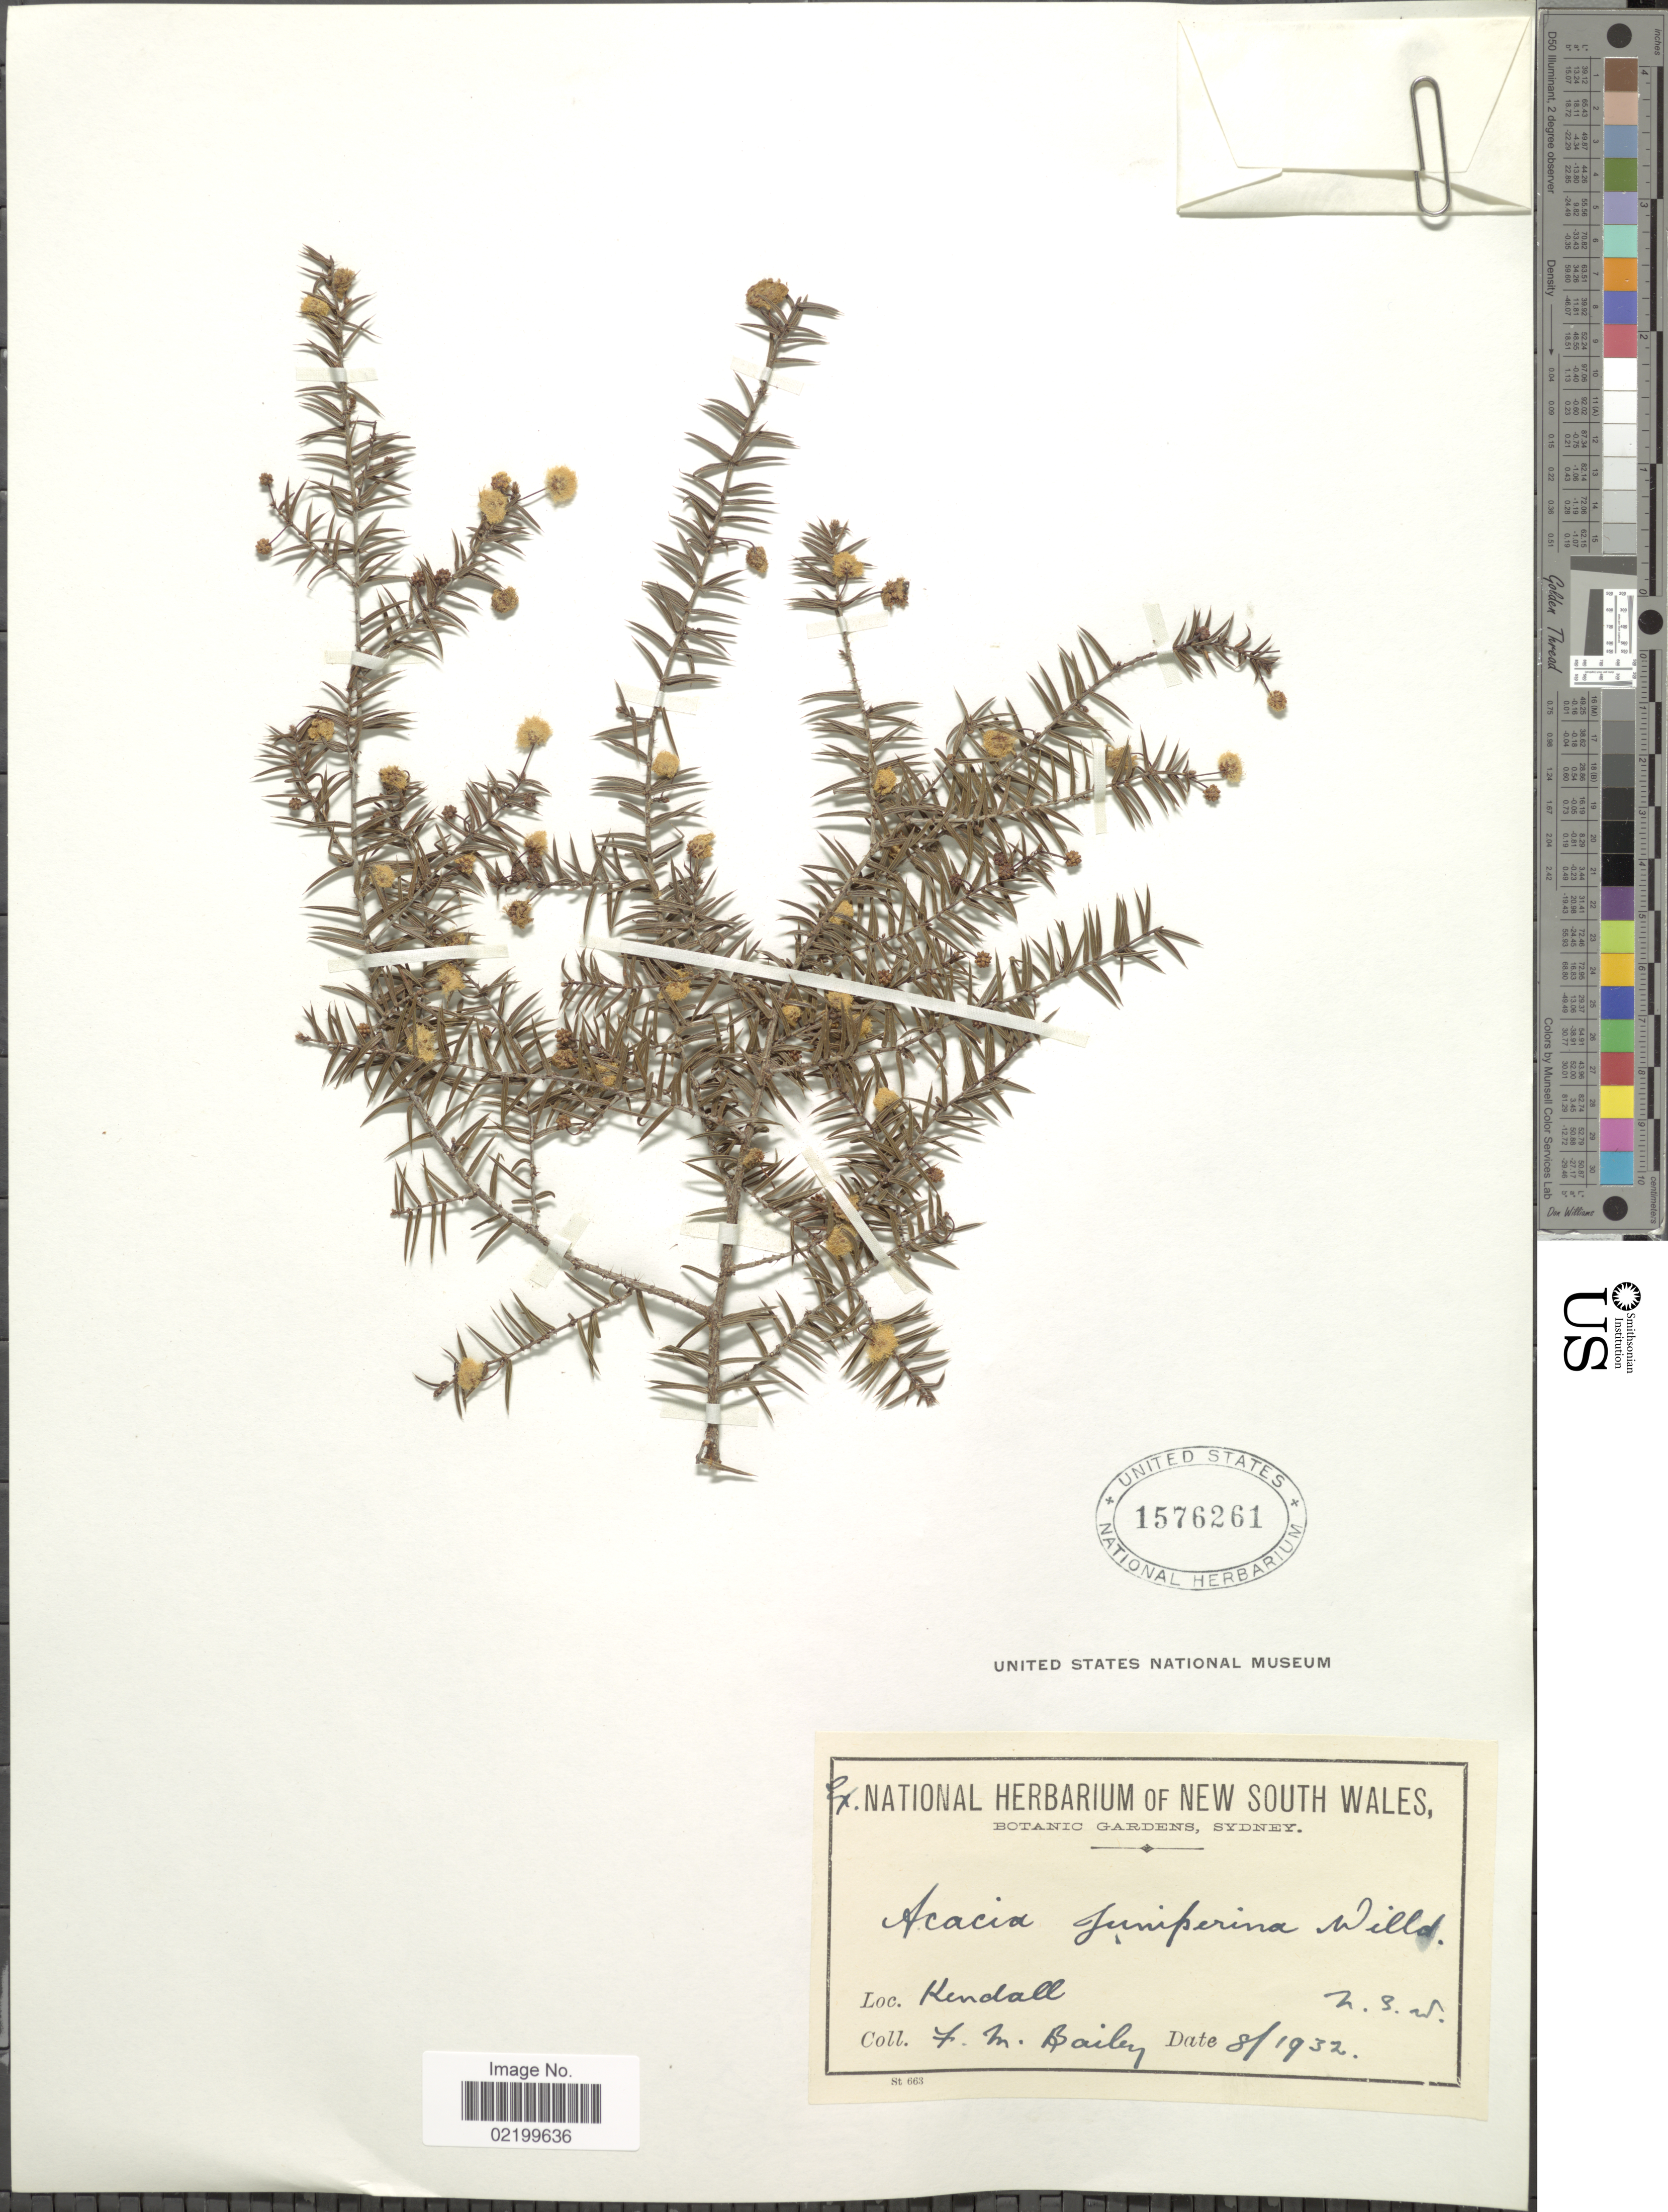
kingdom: Plantae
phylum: Tracheophyta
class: Magnoliopsida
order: Fabales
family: Fabaceae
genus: Acacia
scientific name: Acacia ulicifolia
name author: (Salisb.) Court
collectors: F. M. Bailey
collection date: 1932-08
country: Australia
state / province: New South Wales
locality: Kendall, N.S.W.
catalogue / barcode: US 1576261